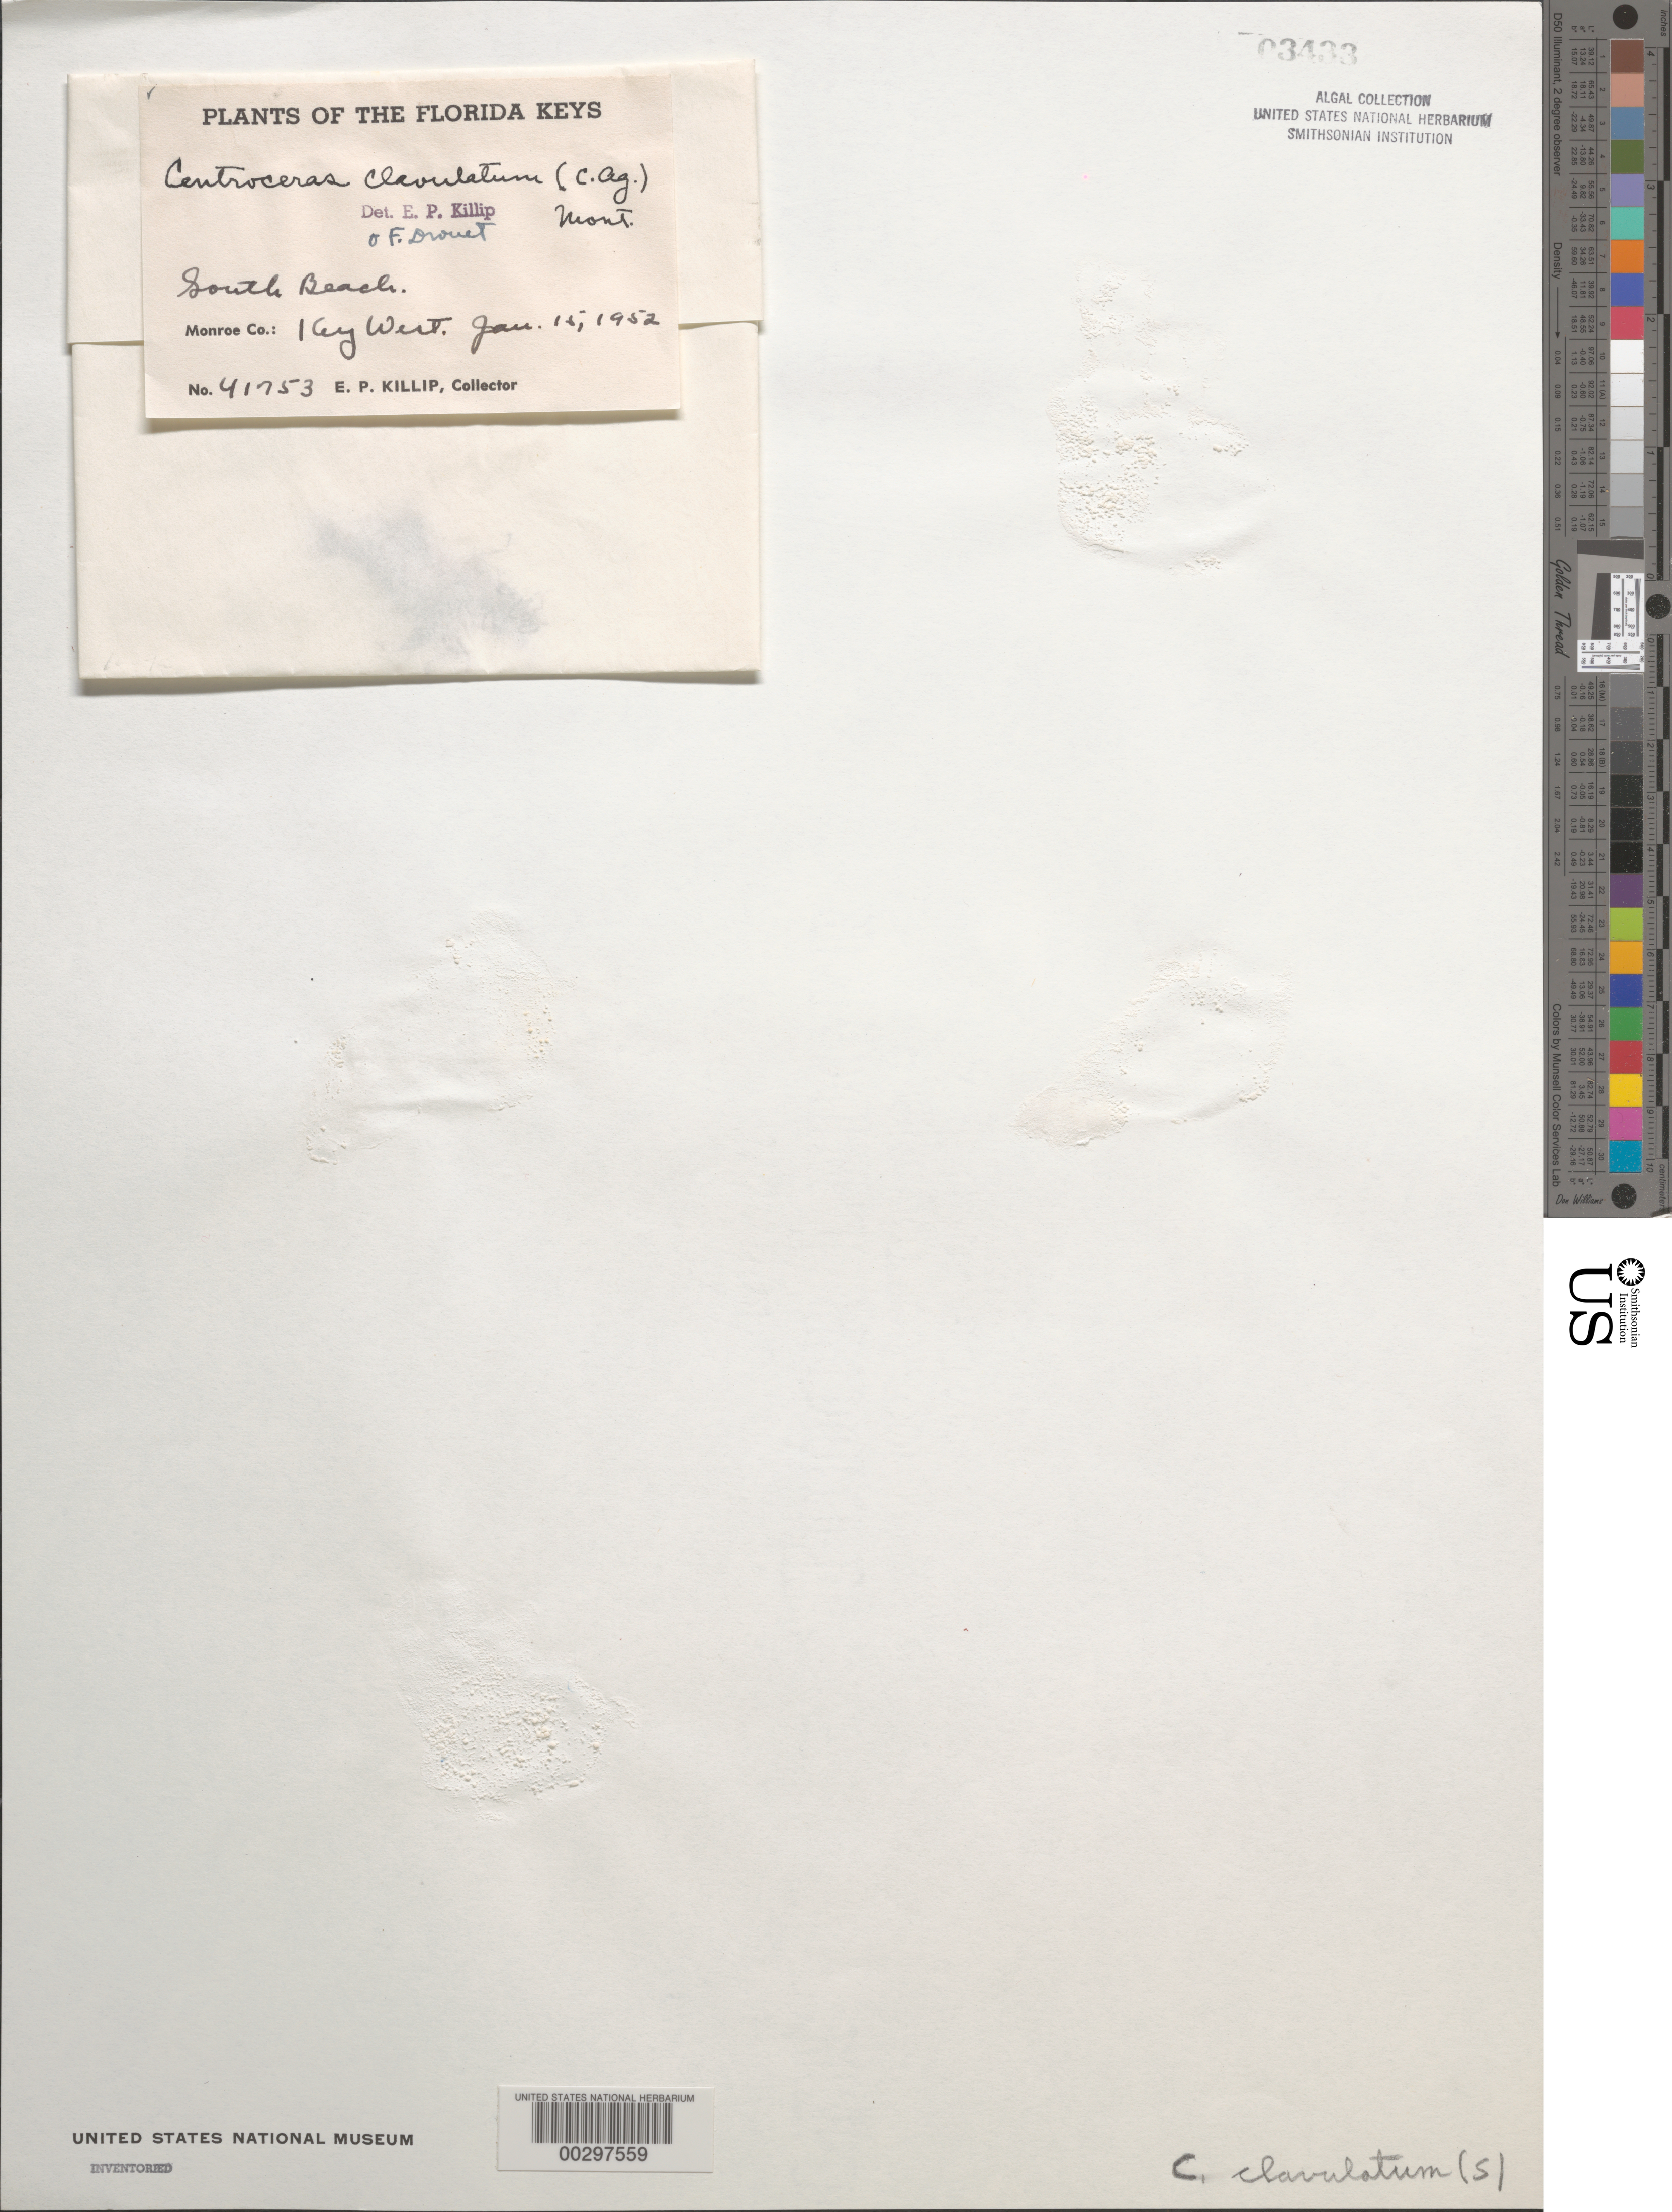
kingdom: Plantae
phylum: Rhodophyta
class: Florideophyceae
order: Ceramiales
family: Ceramiaceae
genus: Centroceras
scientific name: Centroceras clavulatum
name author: (C. Agardh) Mont.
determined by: Killip, E. P.; Drouet, F. R.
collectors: E. P. Killip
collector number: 41753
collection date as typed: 15 Jan 1952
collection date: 1952-01-15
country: United States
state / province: Florida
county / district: Monroe County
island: Key West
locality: South Beach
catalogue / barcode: US 3433